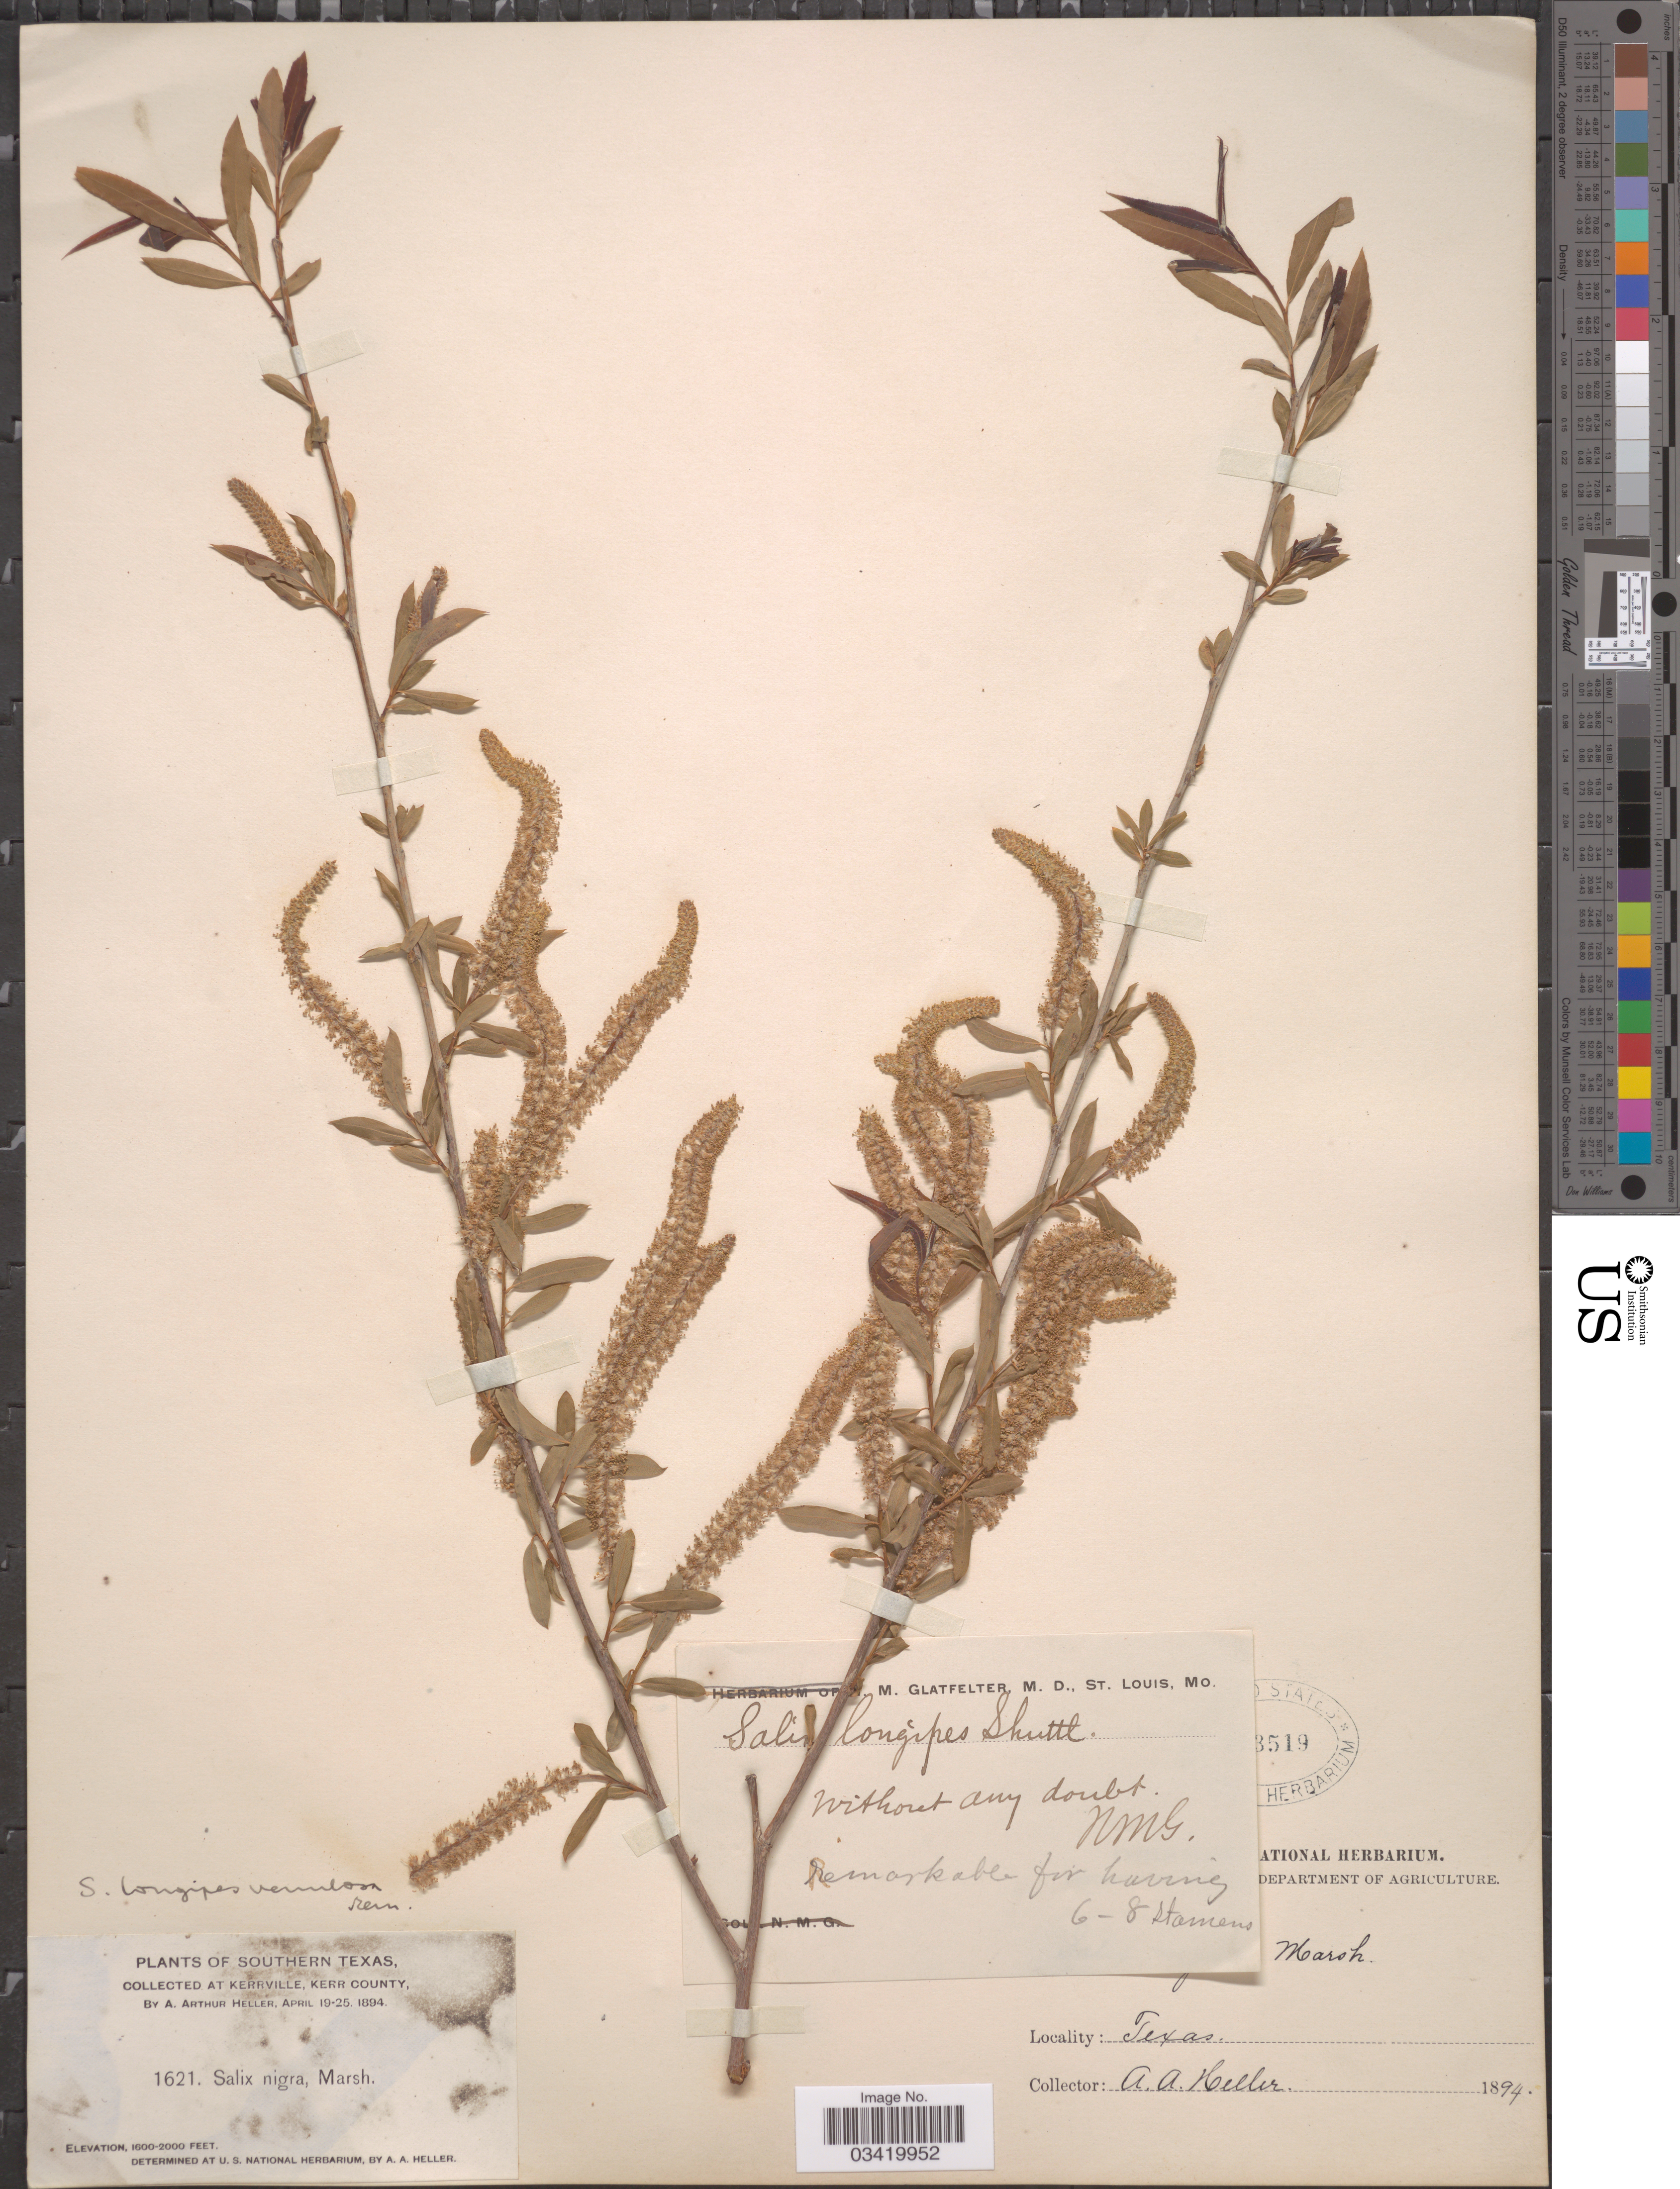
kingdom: Plantae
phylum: Tracheophyta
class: Magnoliopsida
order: Malpighiales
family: Salicaceae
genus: Salix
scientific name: Salix caroliniana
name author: Michx.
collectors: A. A. Heller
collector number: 1621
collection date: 1894-04-19/1894-04-25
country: United States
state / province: Texas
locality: Southern Texas. At Kerrville, Kerr County.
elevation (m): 488